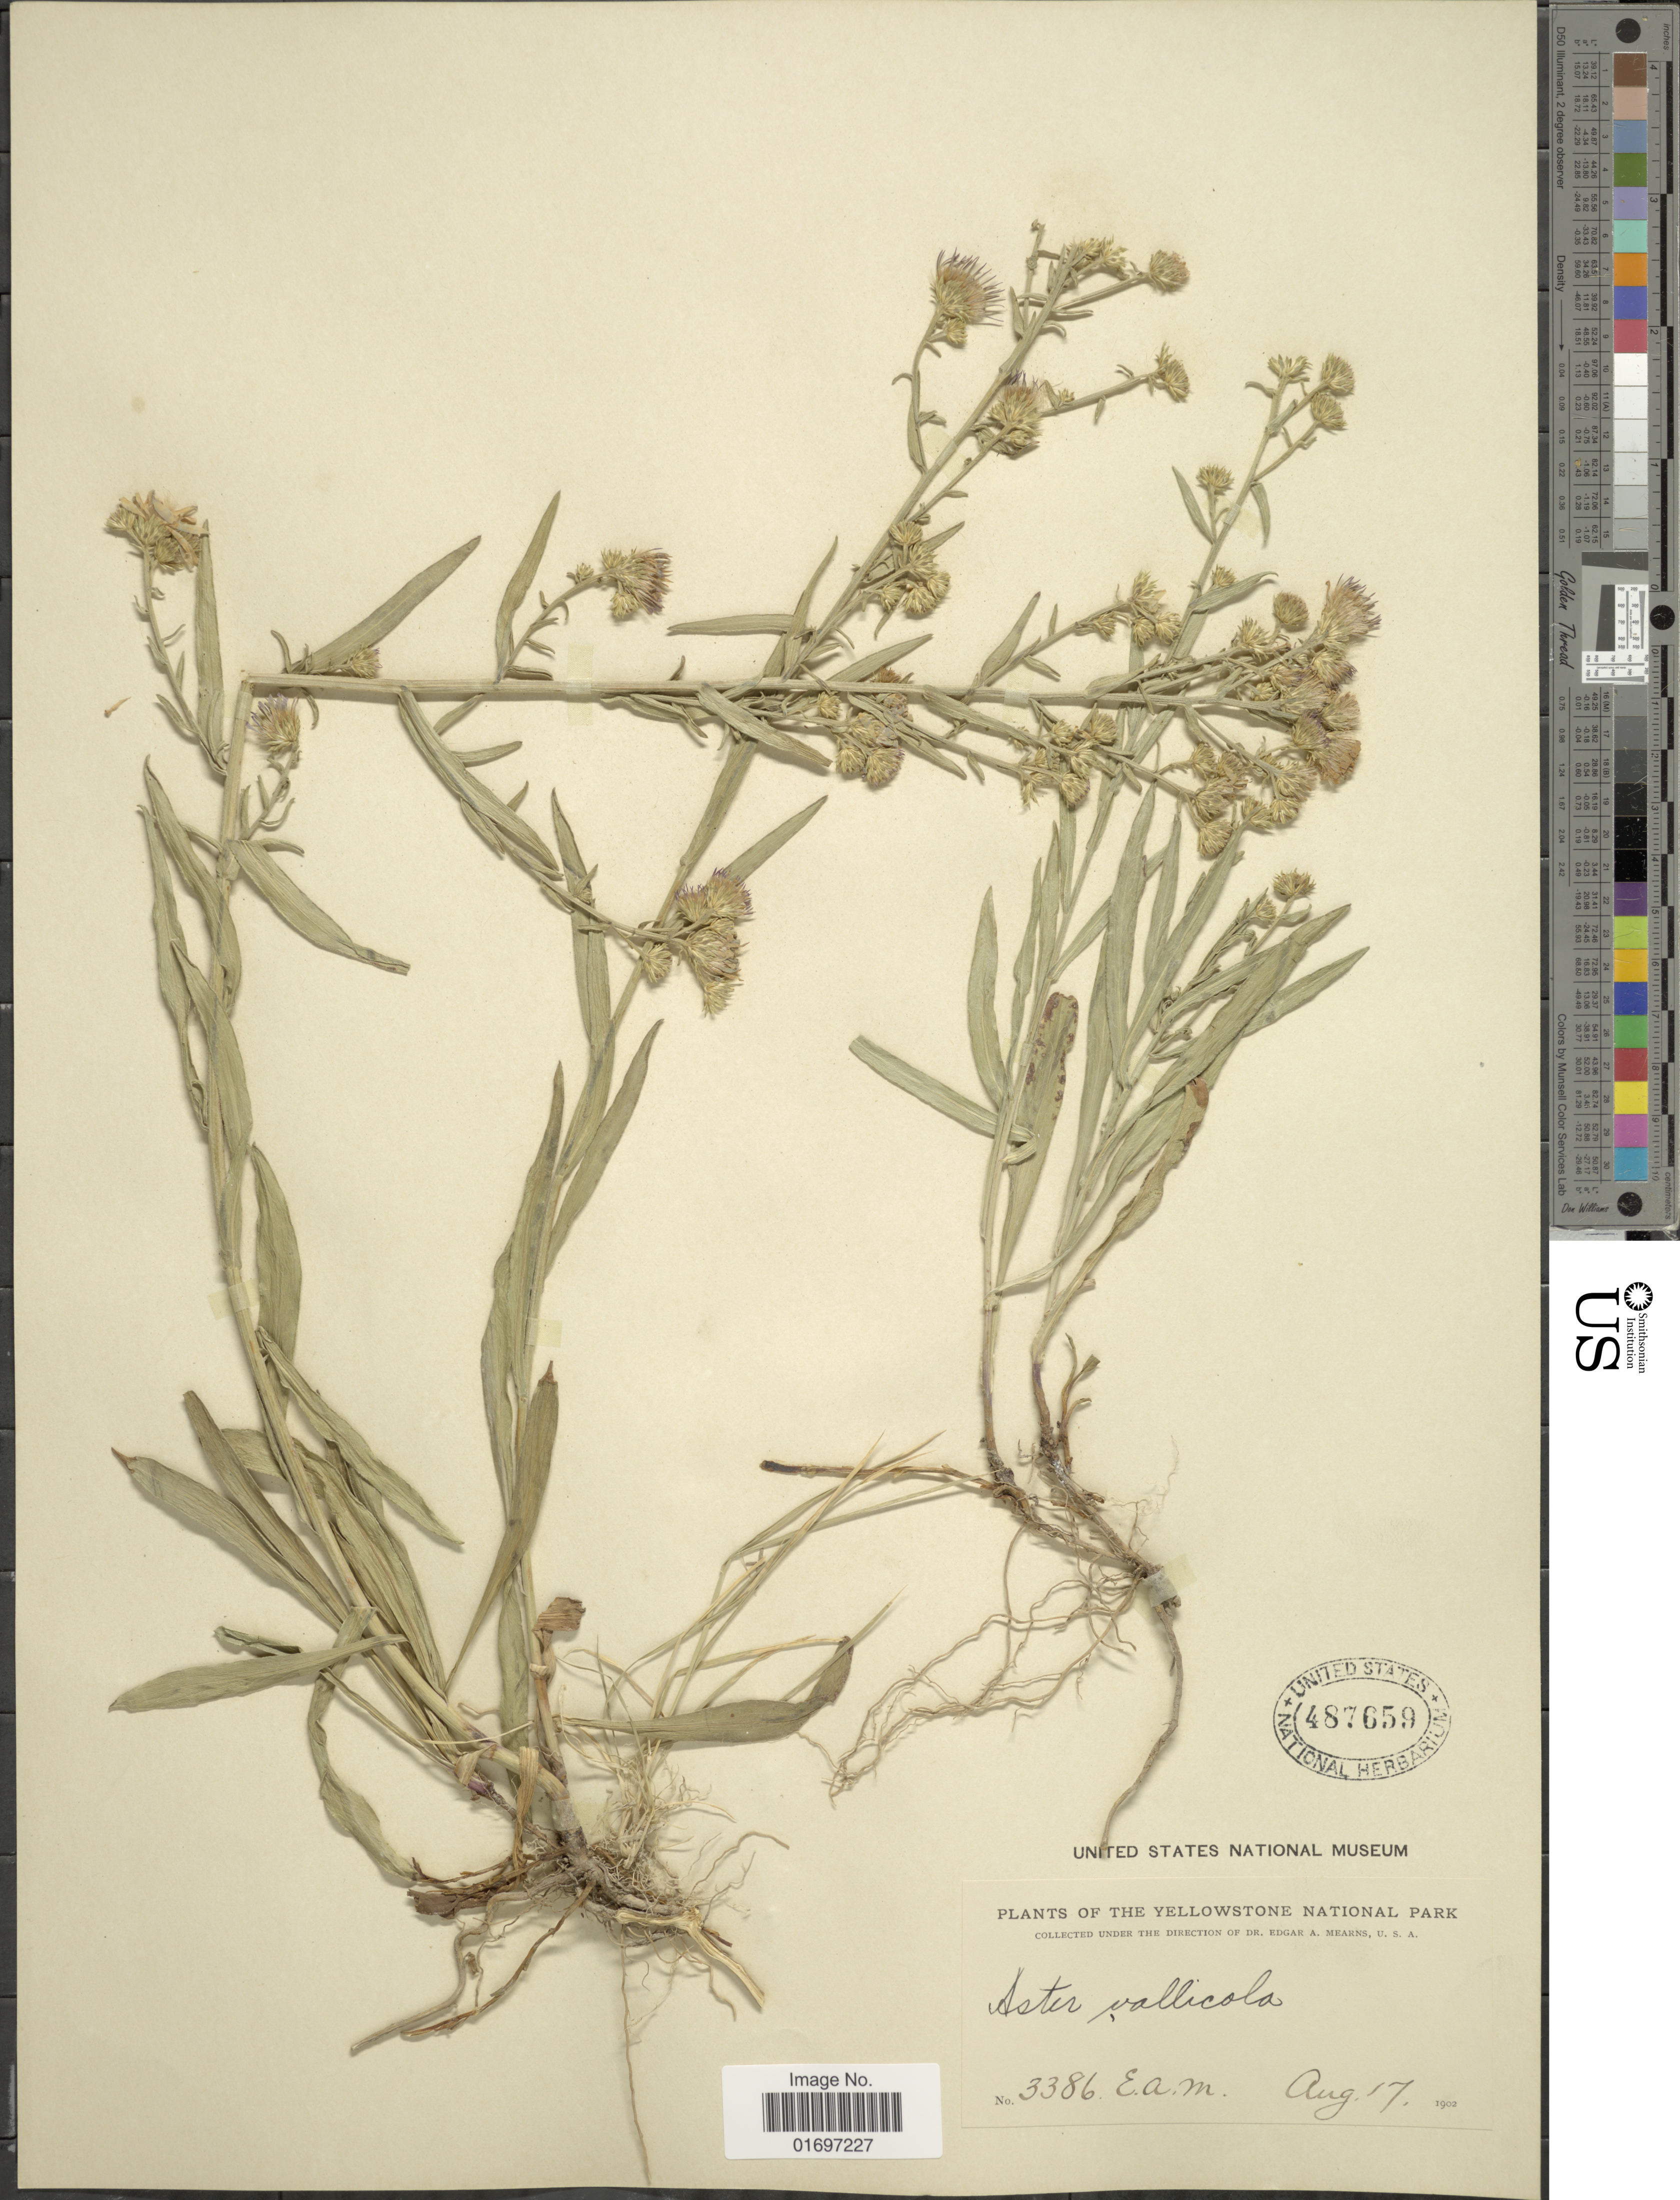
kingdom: Plantae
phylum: Tracheophyta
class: Magnoliopsida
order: Asterales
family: Asteraceae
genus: Symphyotrichum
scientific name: Symphyotrichum ascendens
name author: (Lindl.) G.L. Nesom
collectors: E. A. Mearns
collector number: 3386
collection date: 1902-08-17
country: United States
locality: Yellowstone National Park.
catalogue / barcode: US 487659